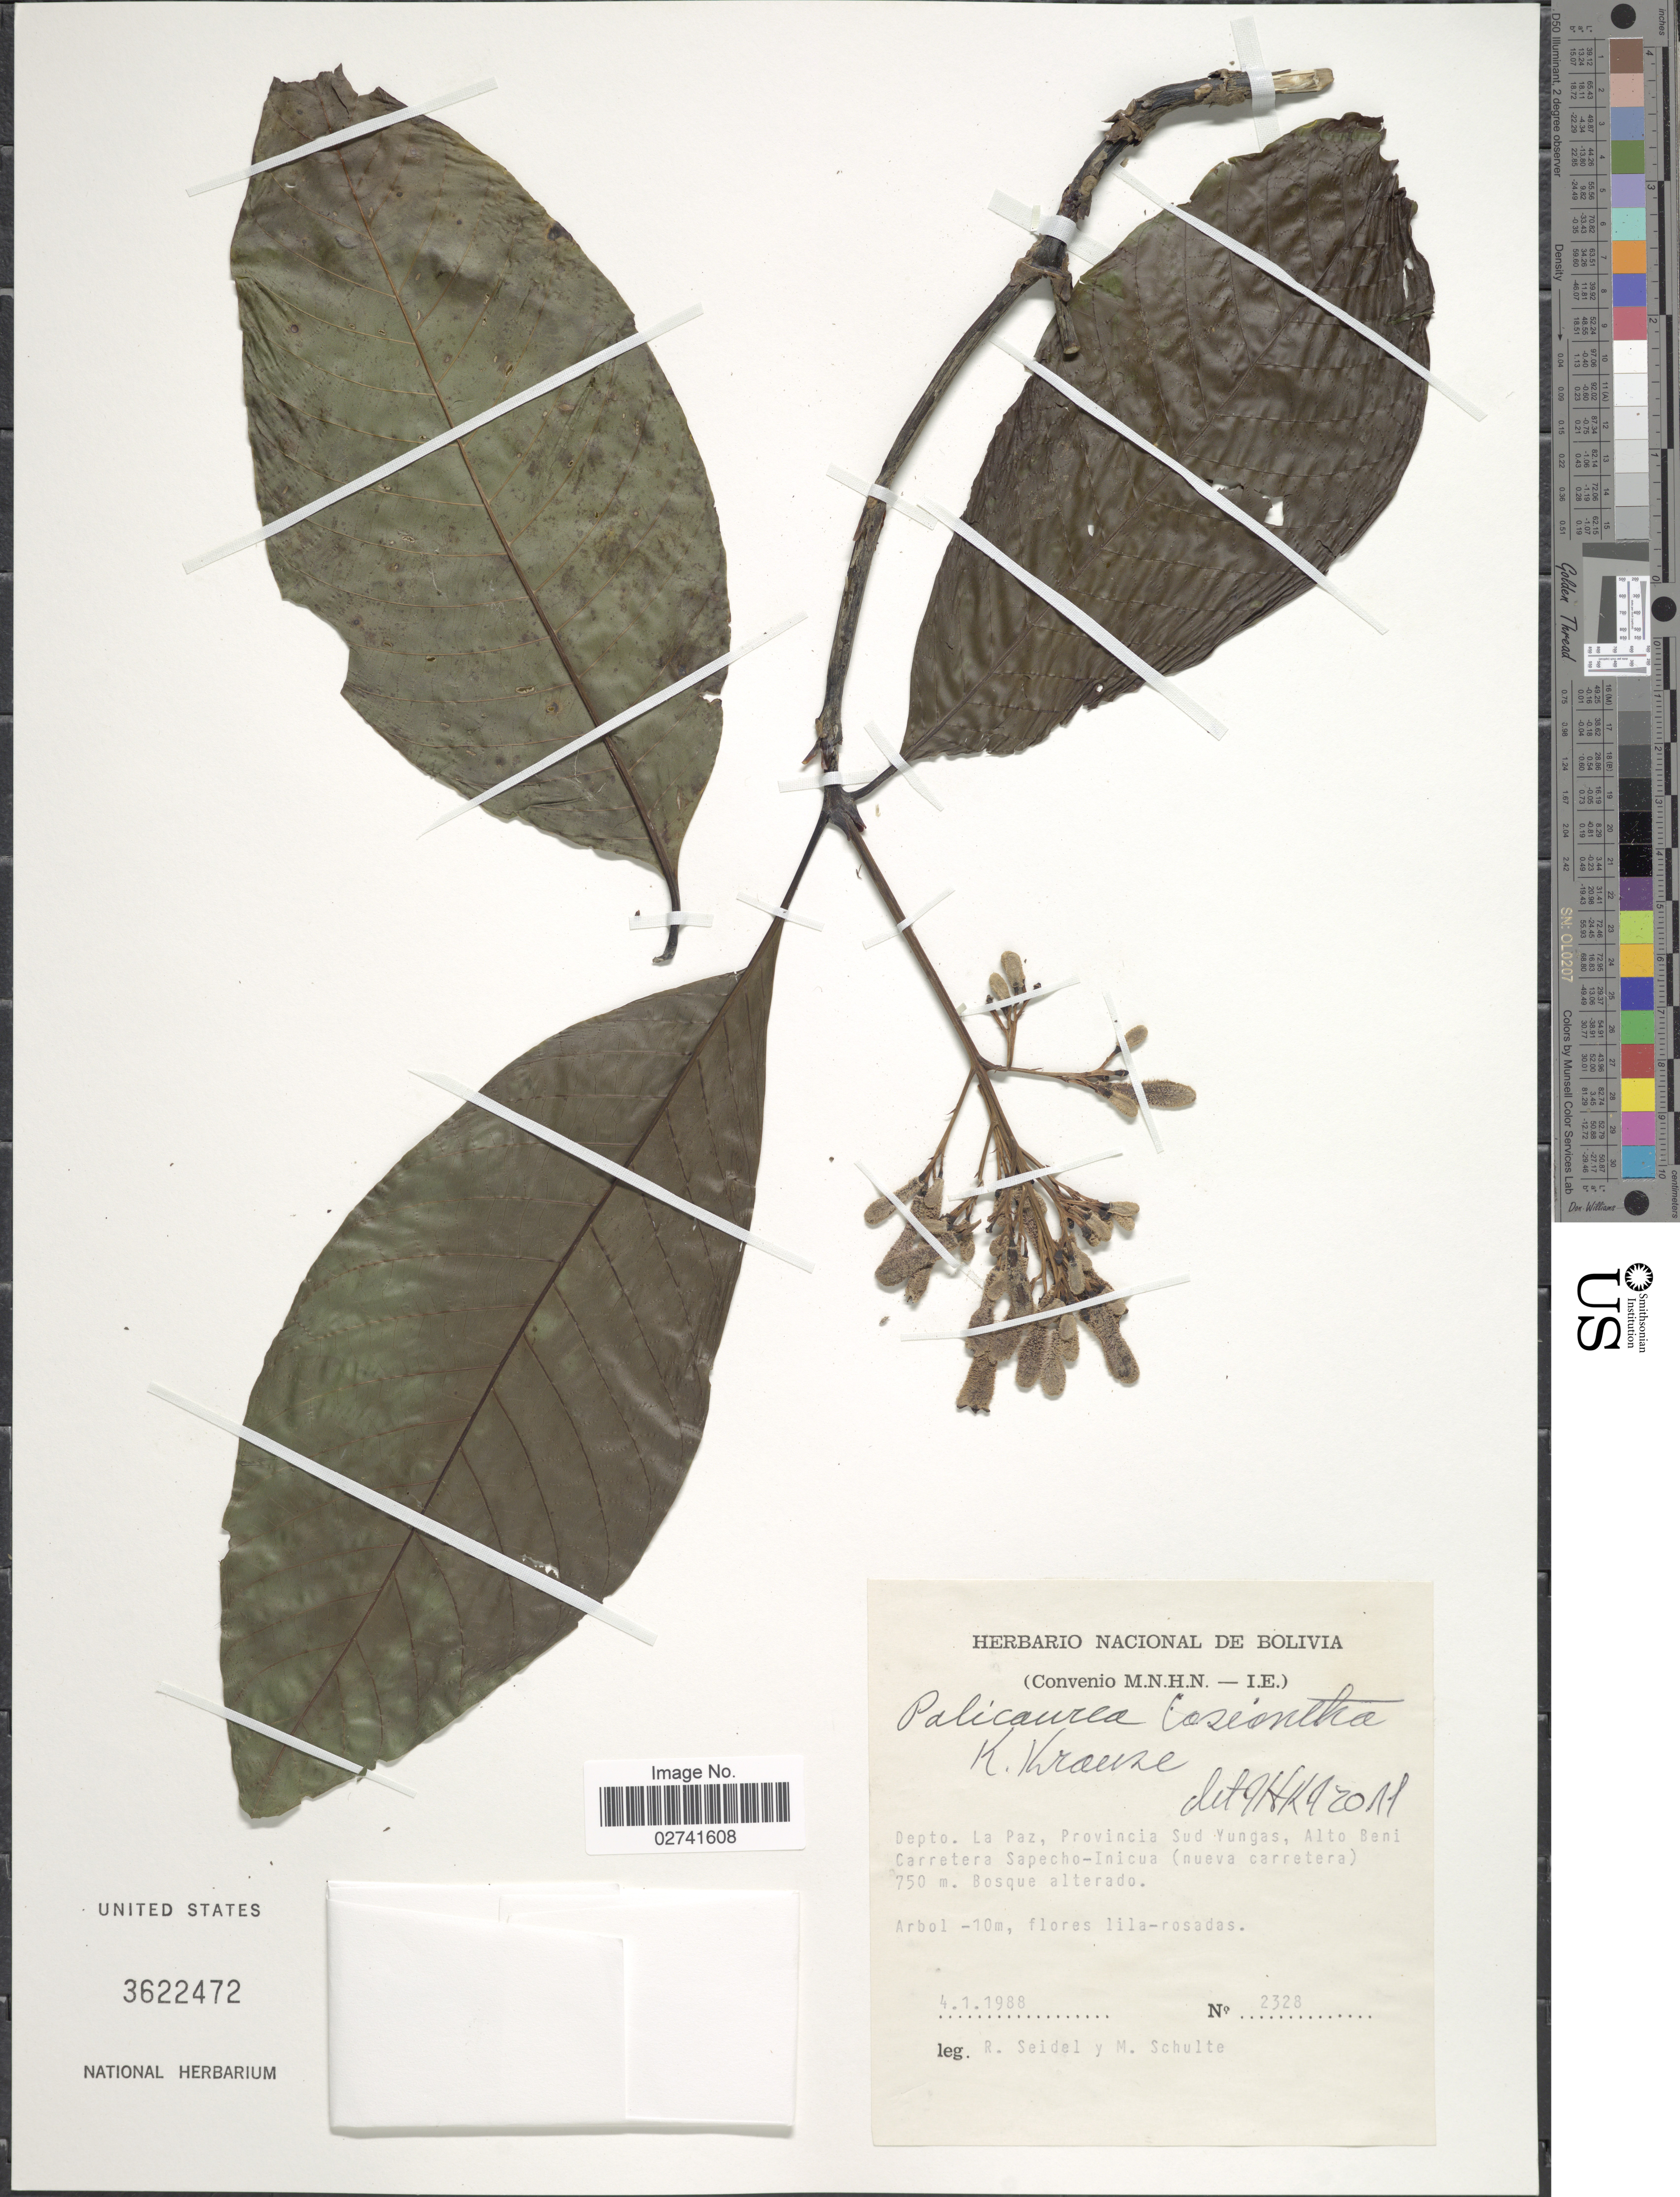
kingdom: Plantae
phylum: Tracheophyta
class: Magnoliopsida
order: Gentianales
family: Rubiaceae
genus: Palicourea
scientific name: Palicourea lasiantha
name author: Krause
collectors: R. Seidel & M. Schulte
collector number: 2328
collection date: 1988-01-04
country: Bolivia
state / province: La Paz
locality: Depto. La Paz, Provincia Sud Yungas, Alto Beni Carretera Sapecho-Inicua (nueva carretera). Bosque alterado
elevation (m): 750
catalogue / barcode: US 3622472